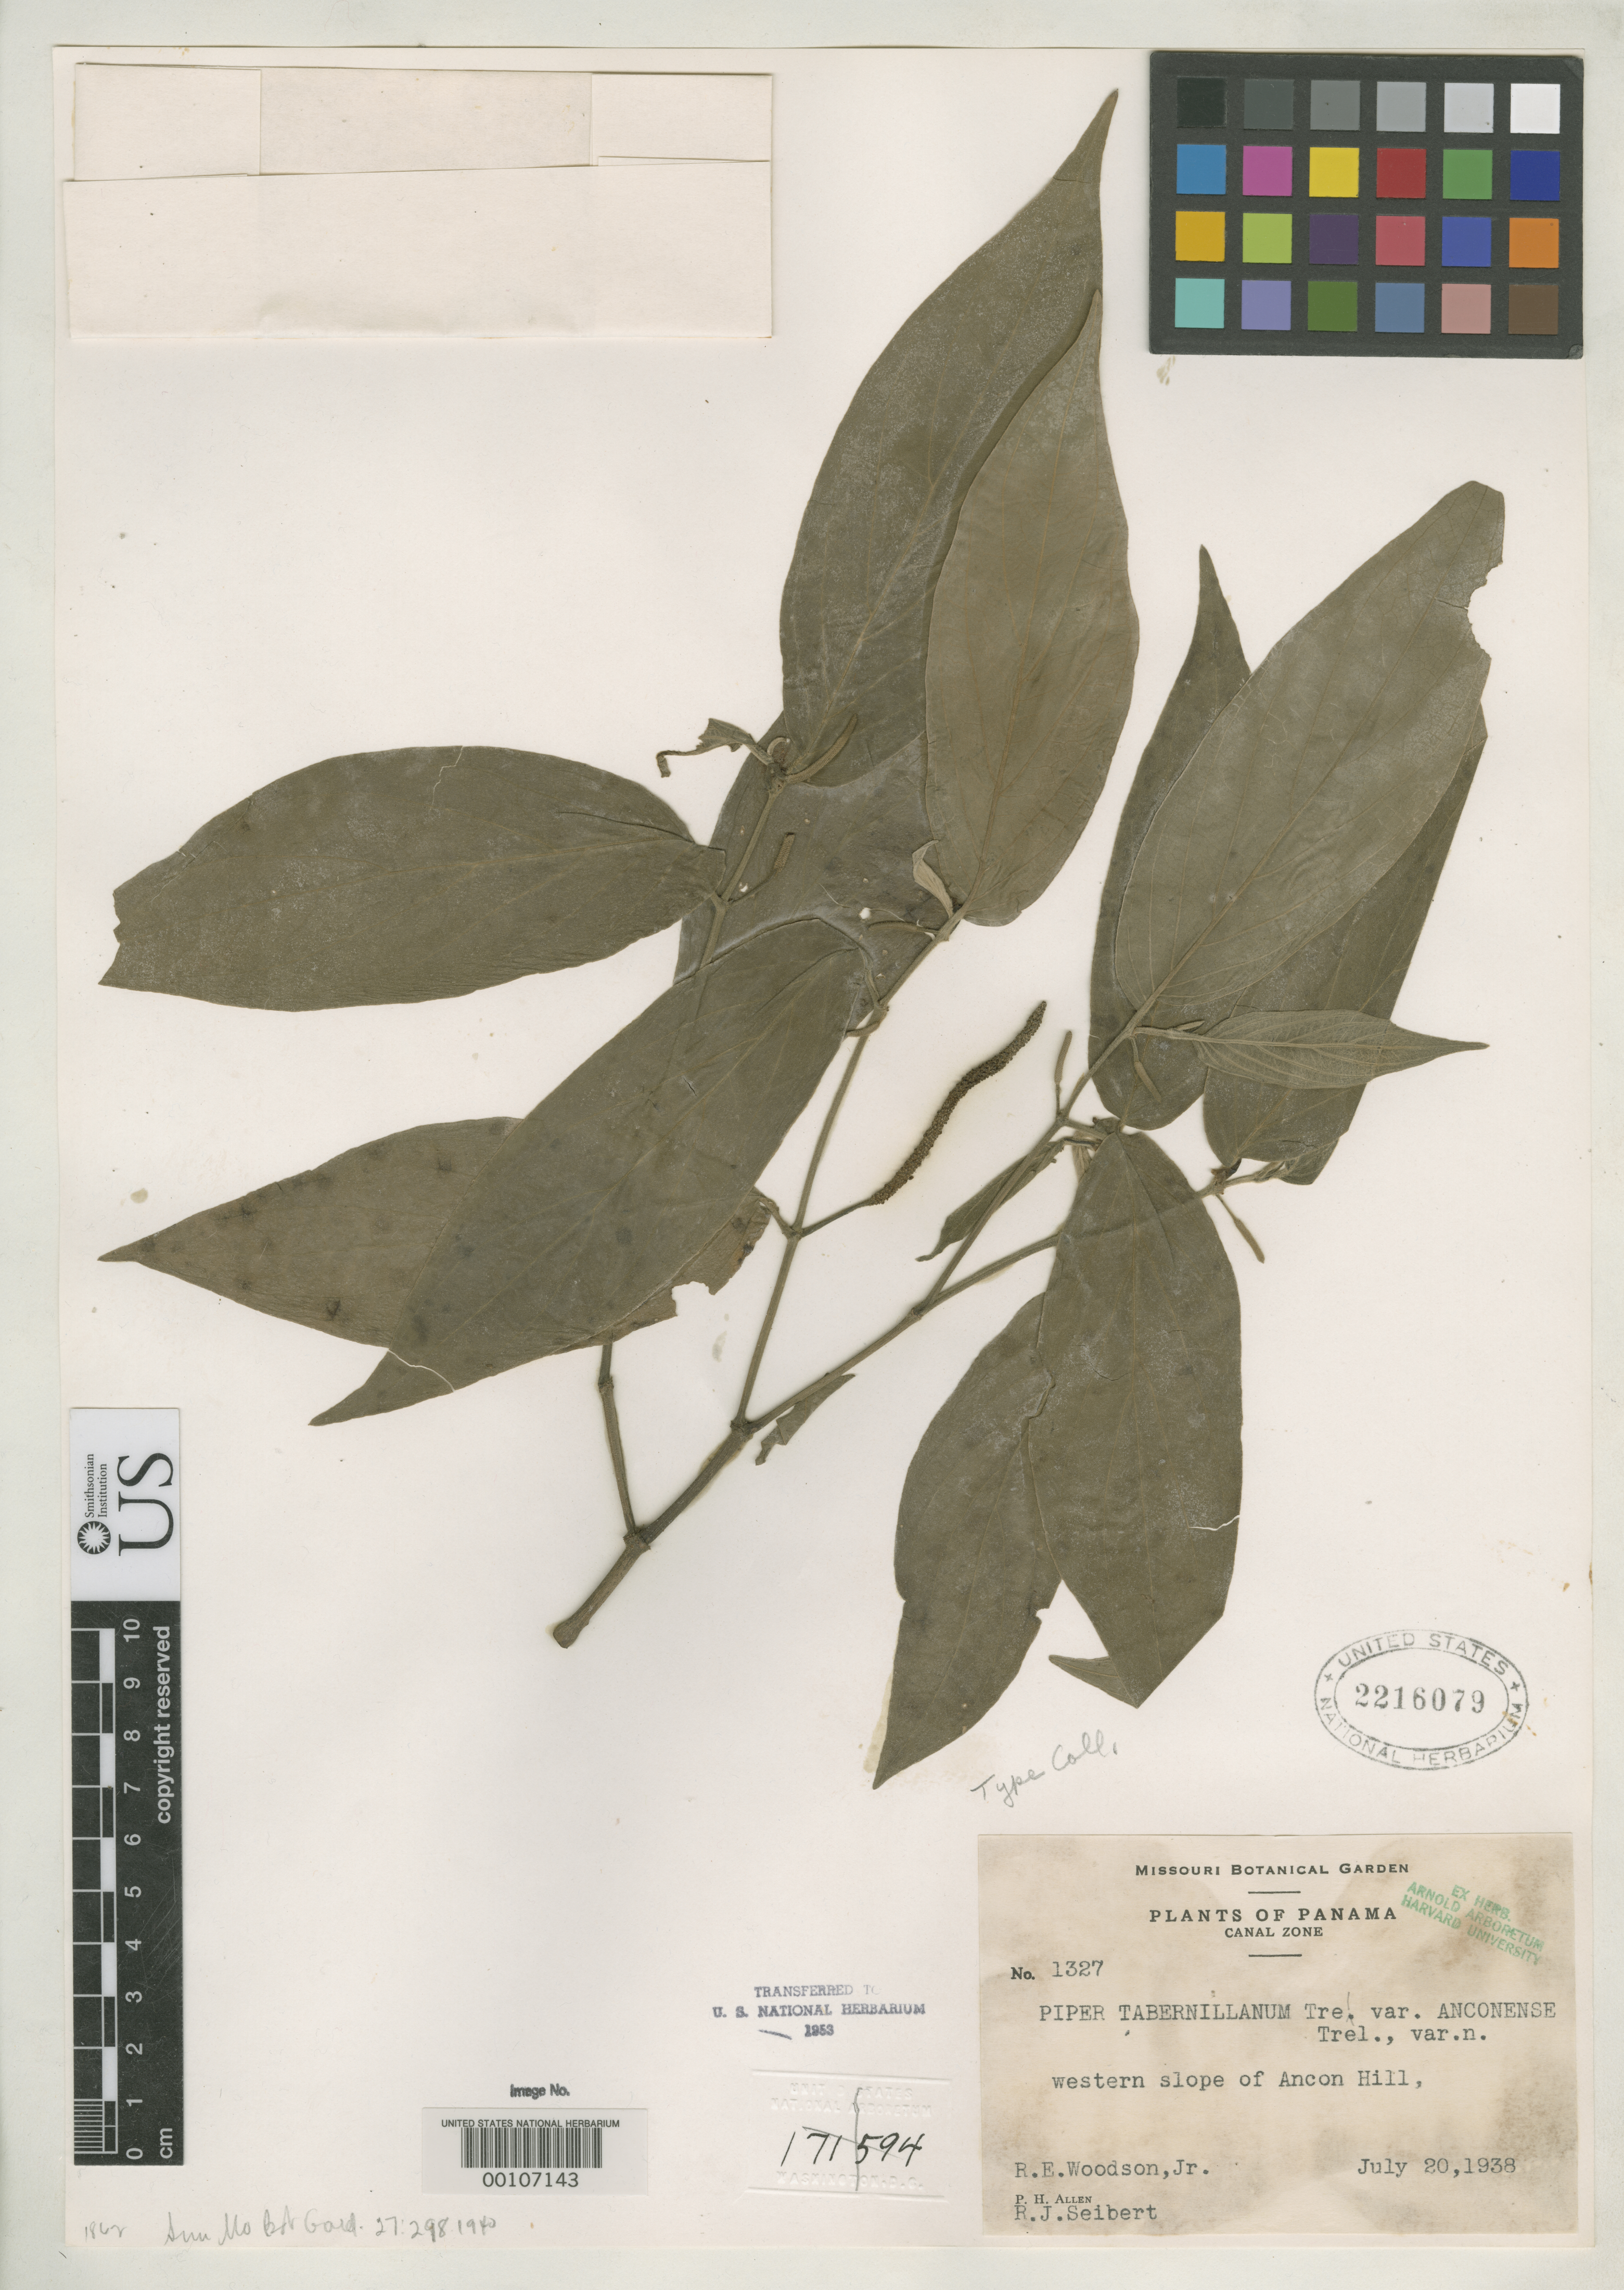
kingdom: Plantae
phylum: Tracheophyta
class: Magnoliopsida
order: Piperales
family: Piperaceae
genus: Piper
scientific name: Piper tabernillanum var. anconense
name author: Trel.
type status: Isotype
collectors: R. E. Woodson, P. H. Allen & R. J. Seibert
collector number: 1327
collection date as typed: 20 Jul 1938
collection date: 1938-07-20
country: Panama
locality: W slope of Ancon Hill.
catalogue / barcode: US 2216079